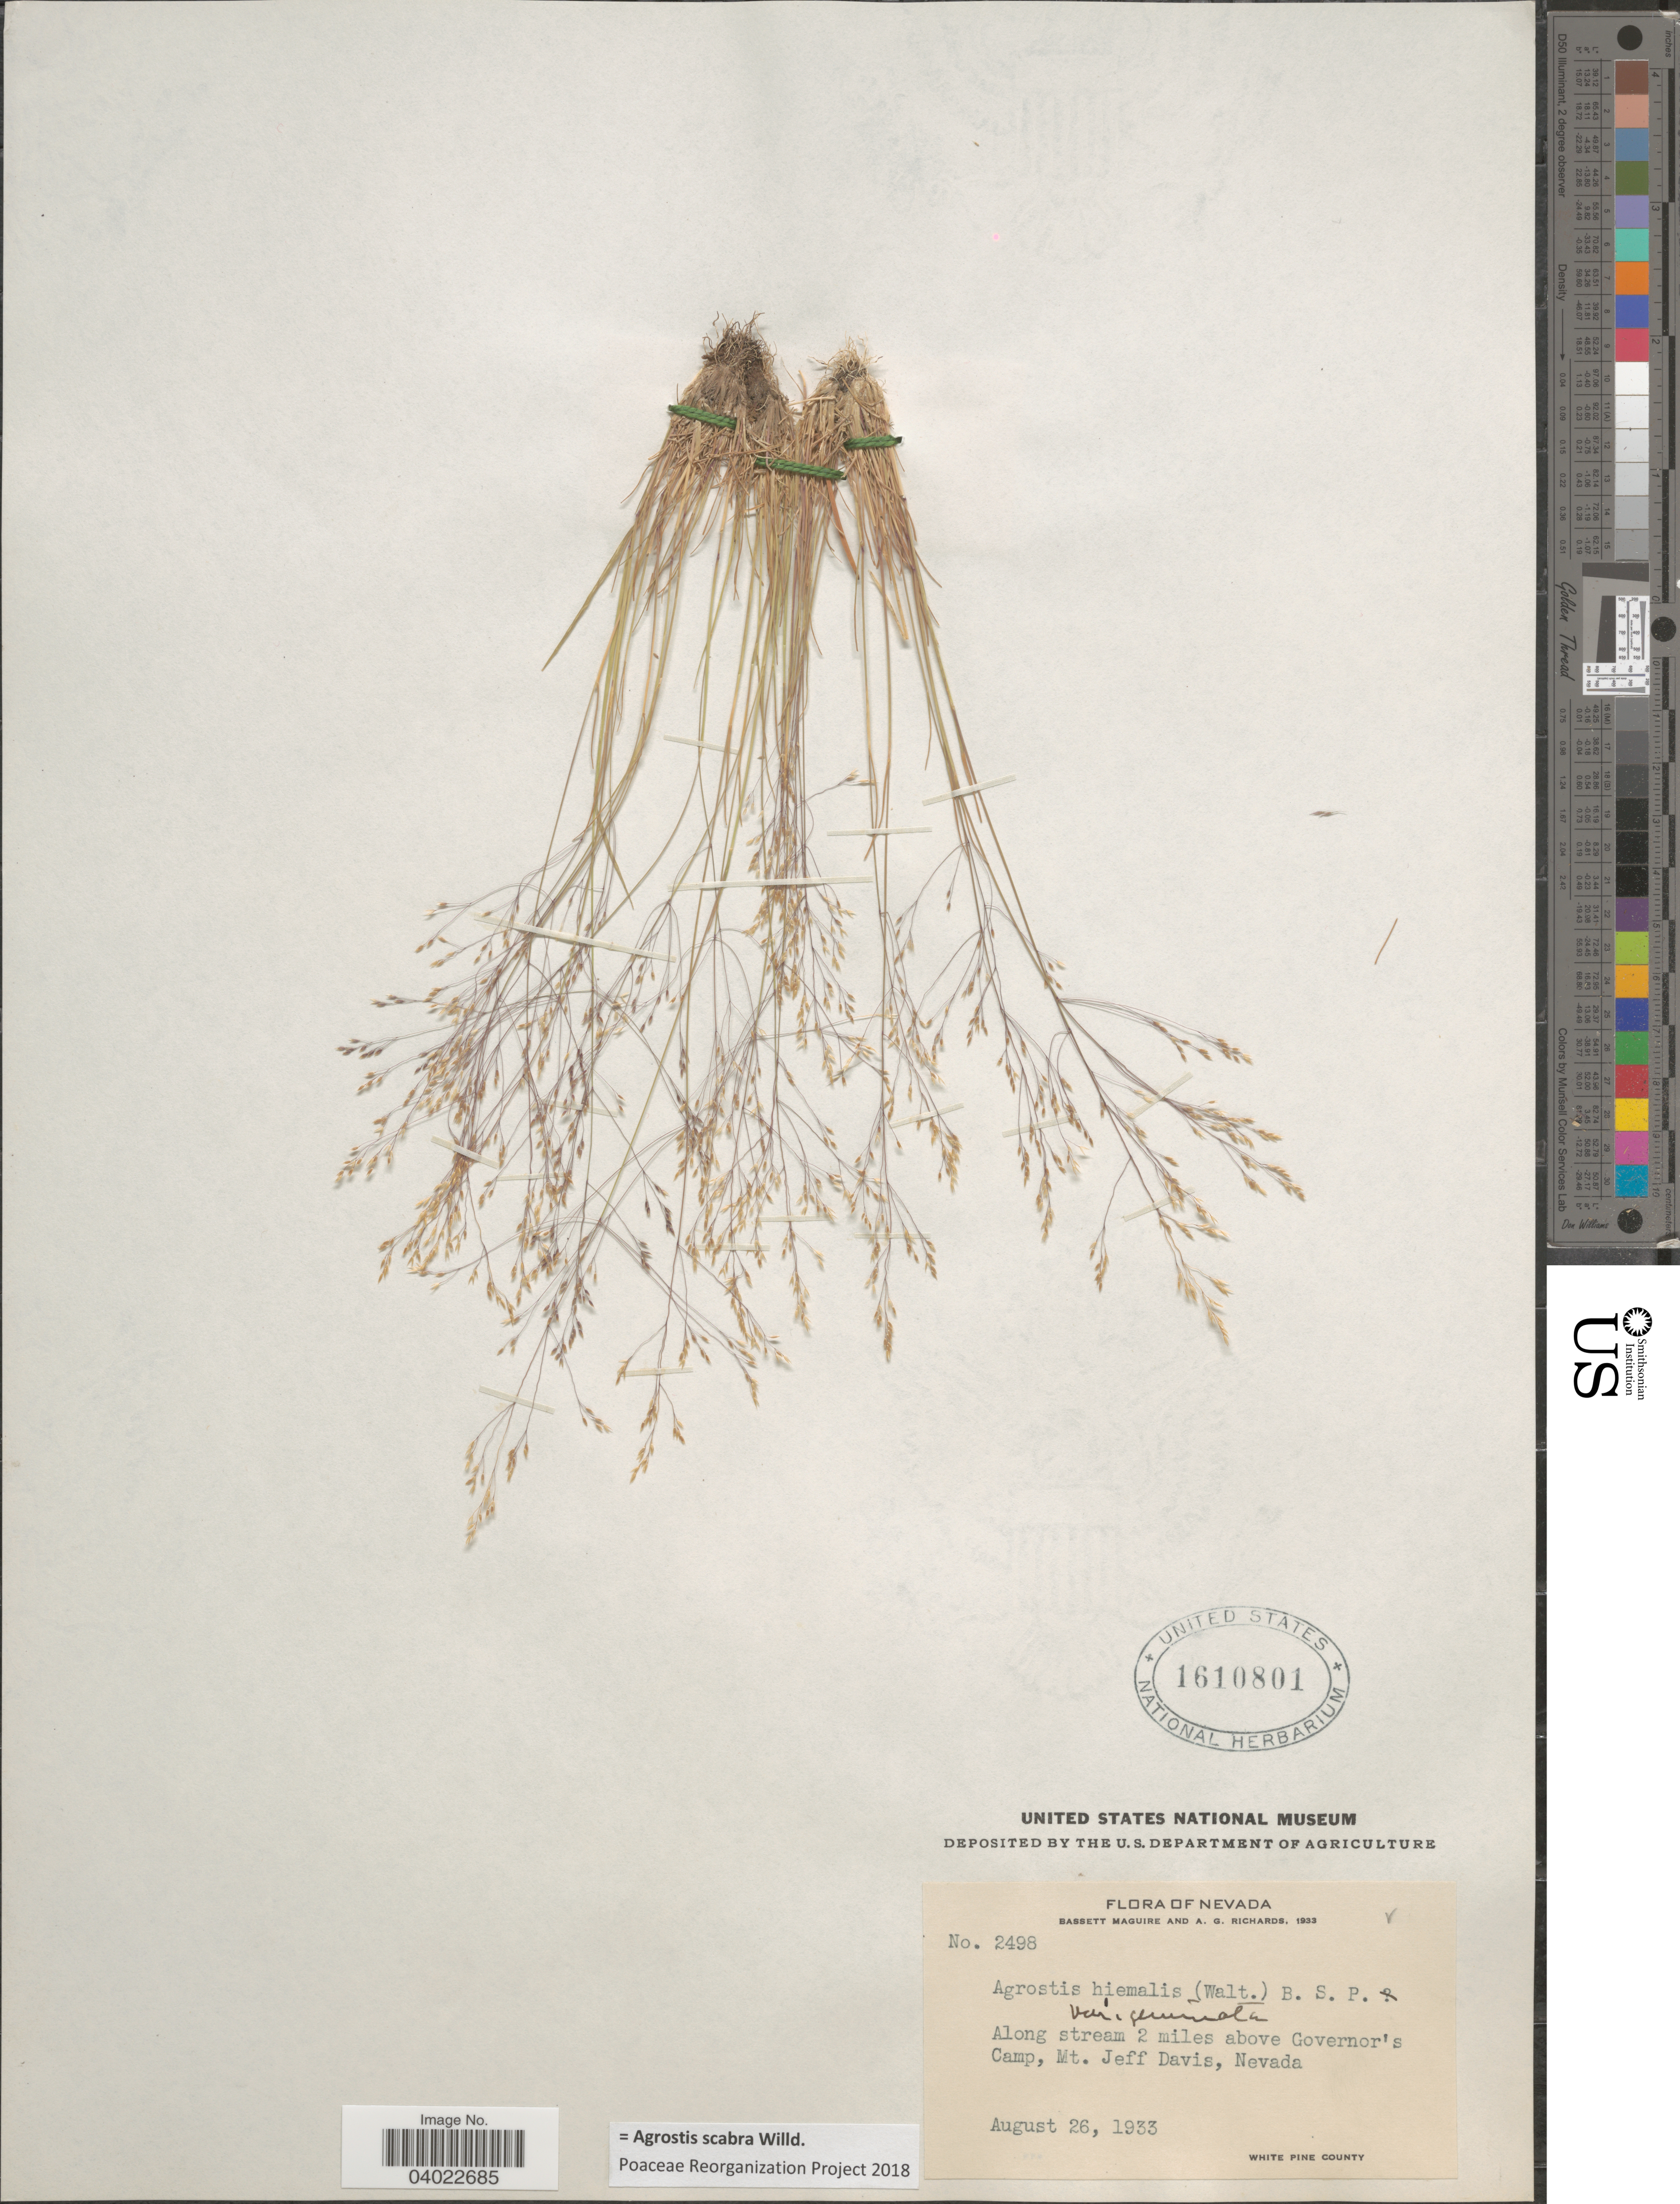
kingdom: Plantae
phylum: Tracheophyta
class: Liliopsida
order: Poales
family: Poaceae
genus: Agrostis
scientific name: Agrostis scabra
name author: Willd.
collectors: B. Maguire & A. Richards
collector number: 2498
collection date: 1933-08-26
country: United States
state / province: Nevada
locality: Along stream 2 miles above Governor's Camp, Mt. Jeff Davis. White Pine County.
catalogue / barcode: US 1610801